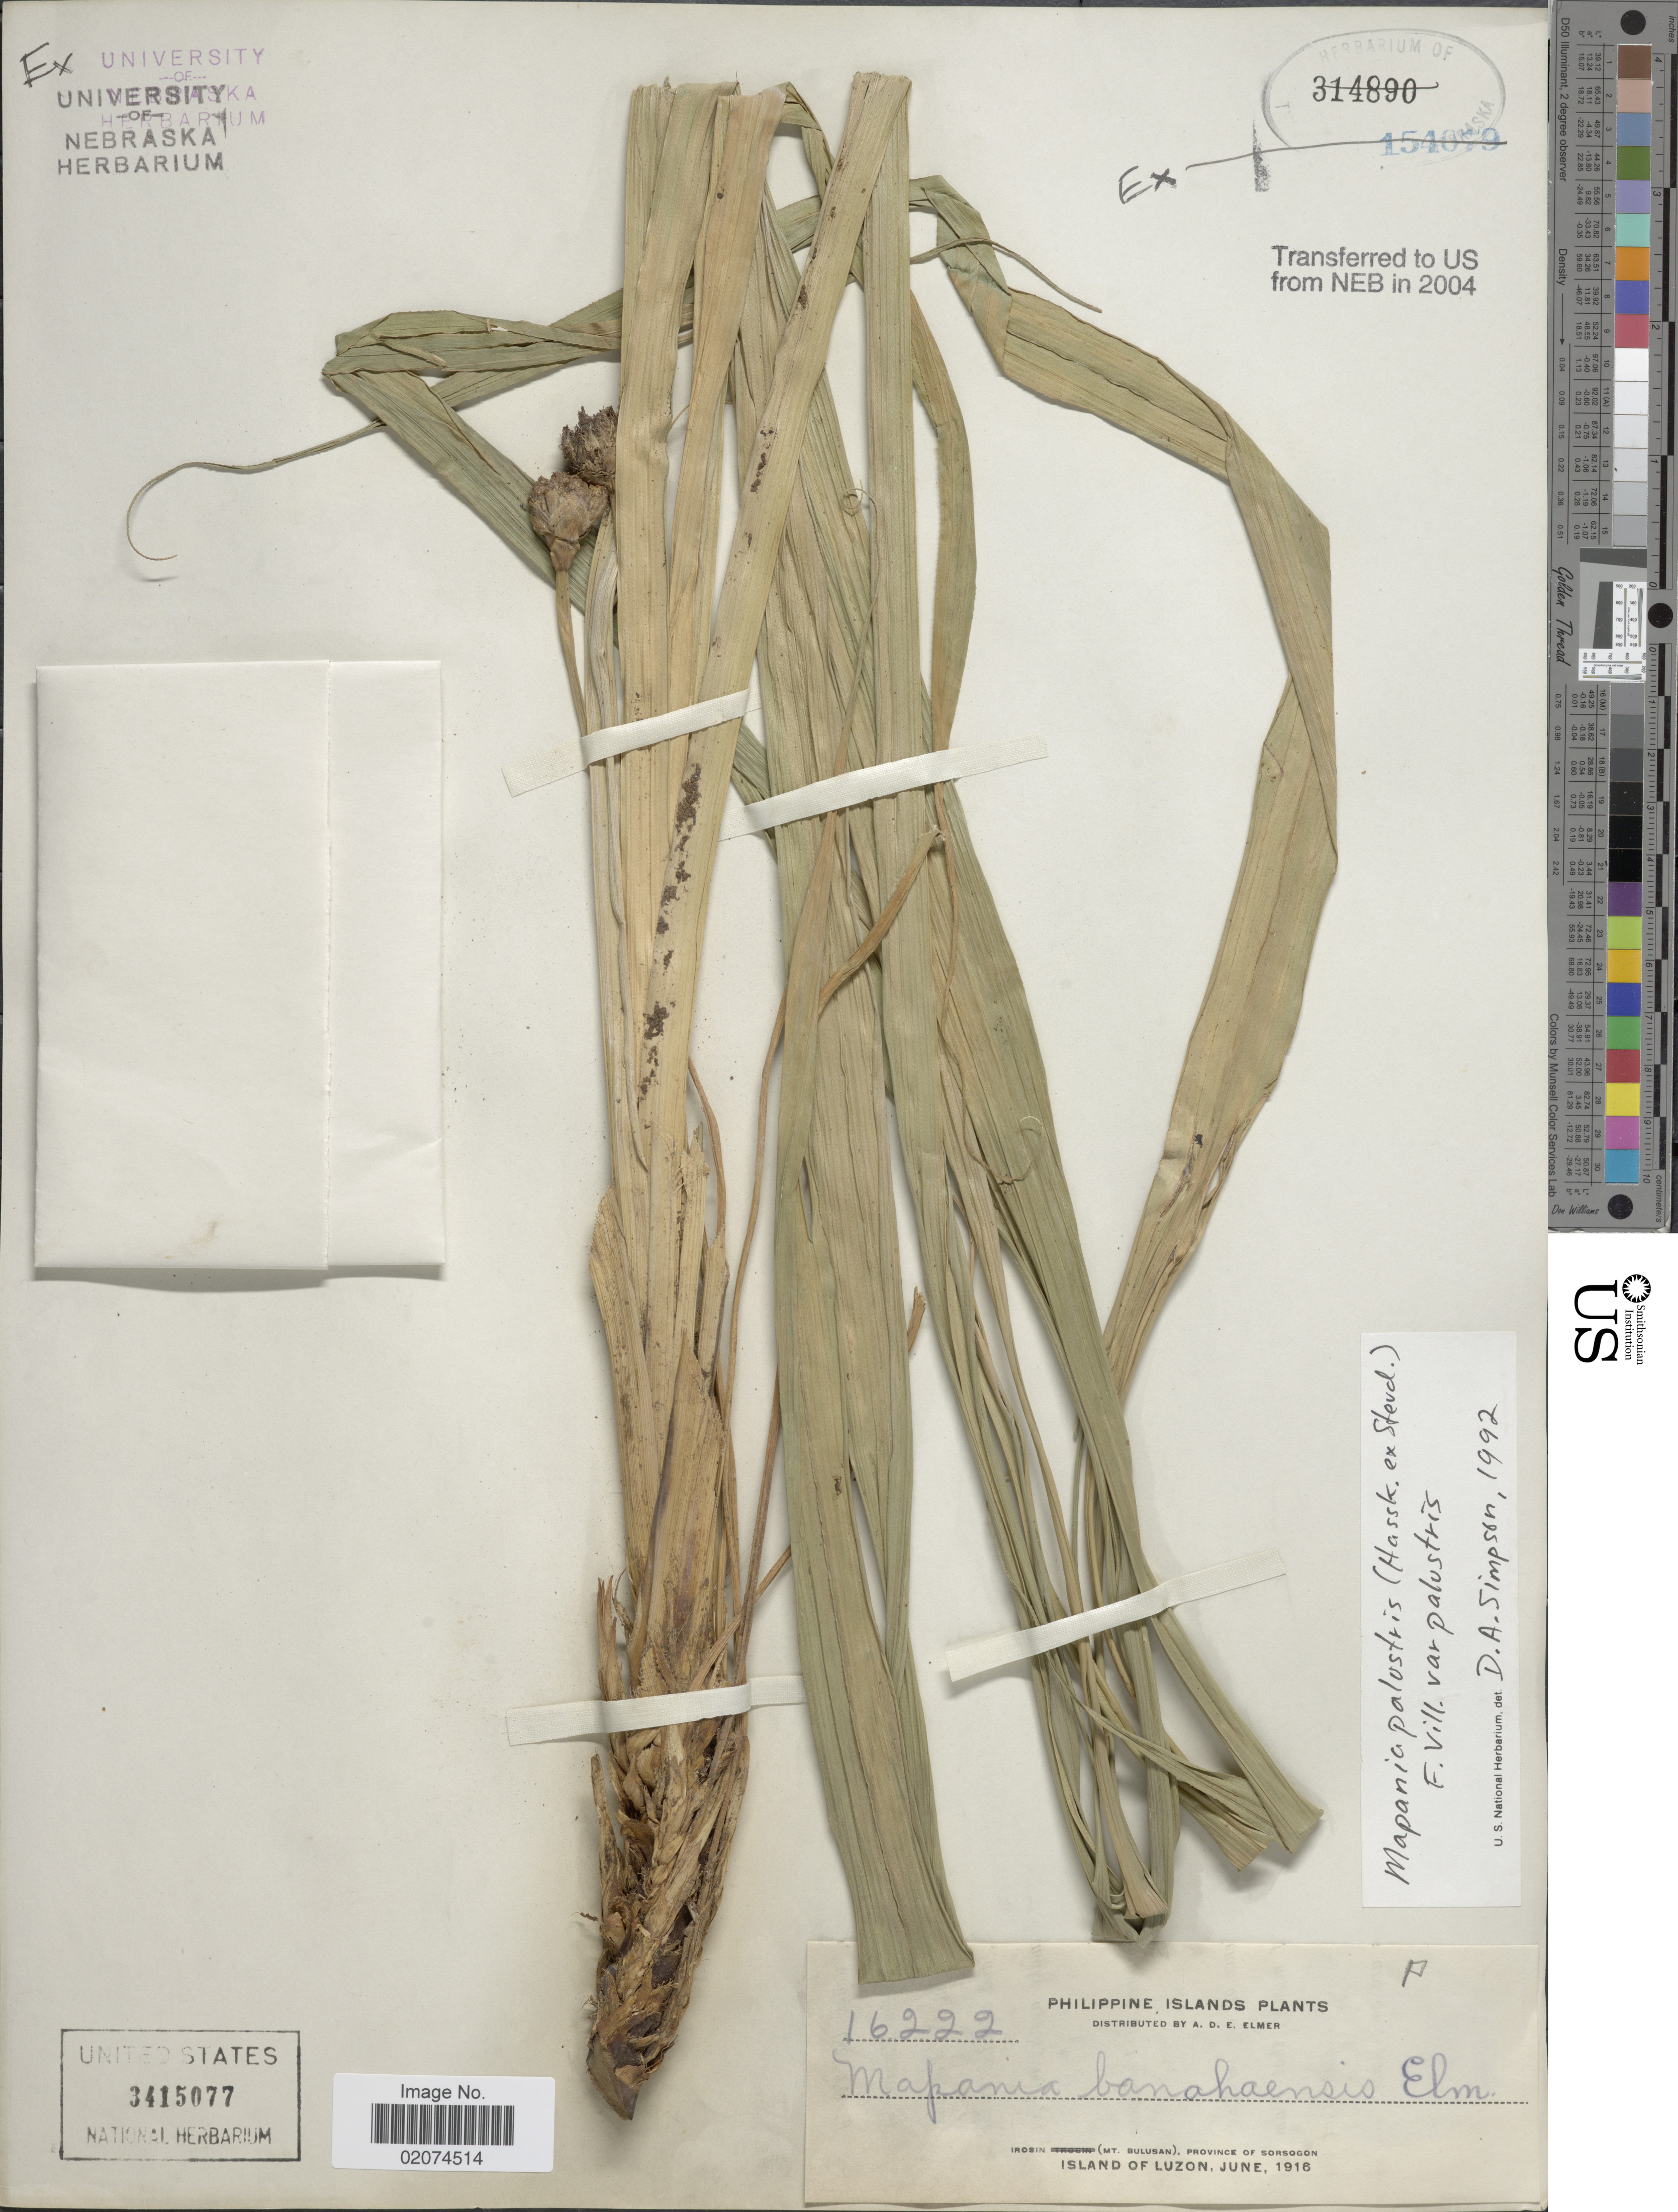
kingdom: Plantae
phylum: Tracheophyta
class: Liliopsida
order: Poales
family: Cyperaceae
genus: Mapania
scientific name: Mapania palustris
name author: (Hassk. ex Steud.) Fern.-Vill.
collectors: A. D. E. Elmer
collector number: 16222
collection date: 1916-06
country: Philippines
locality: Philippine Islands. Irosin (Mt. Bulusan), Province of Sorsogon, Island of Luzon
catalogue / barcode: US 3415077